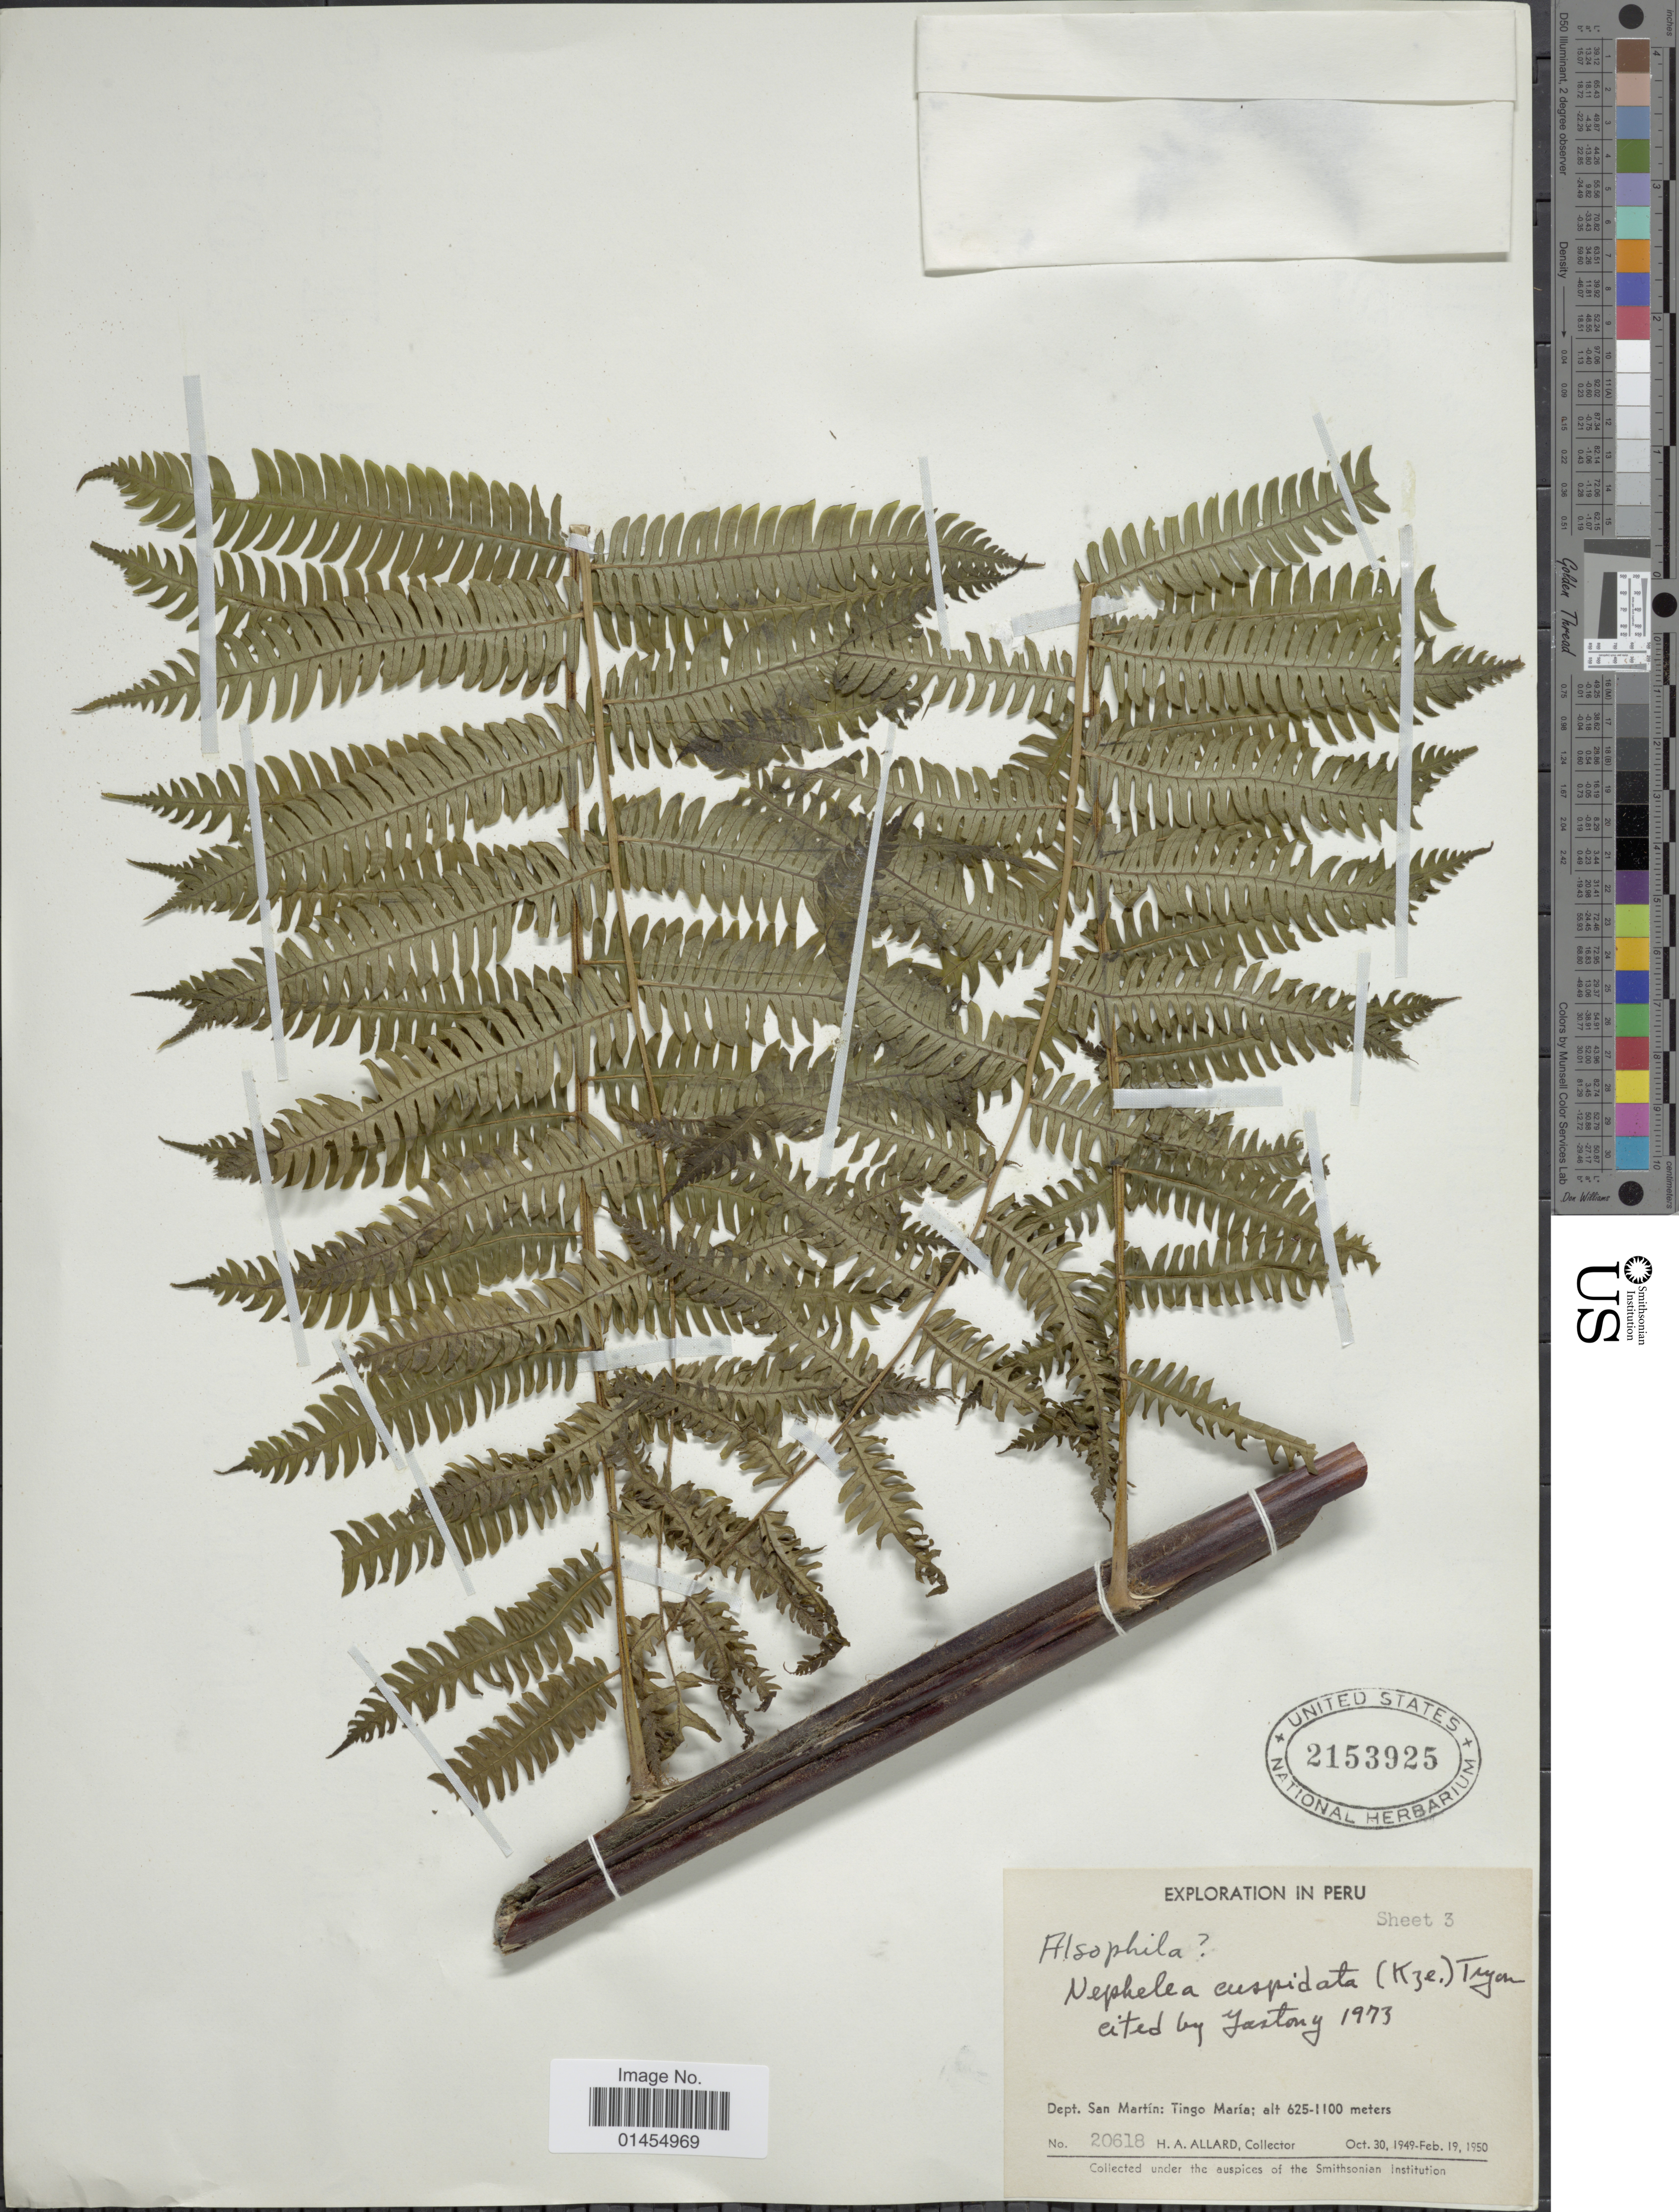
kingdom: Plantae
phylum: Tracheophyta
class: Polypodiopsida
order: Cyatheales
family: Cyatheaceae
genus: Alsophila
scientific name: Alsophila cuspidata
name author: (Kunze) D.S. Conant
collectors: H. A. Allard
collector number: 20618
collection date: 1949-10-30/1950-02-19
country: Peru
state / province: San Martín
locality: Tingo María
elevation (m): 625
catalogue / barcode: US 2153925